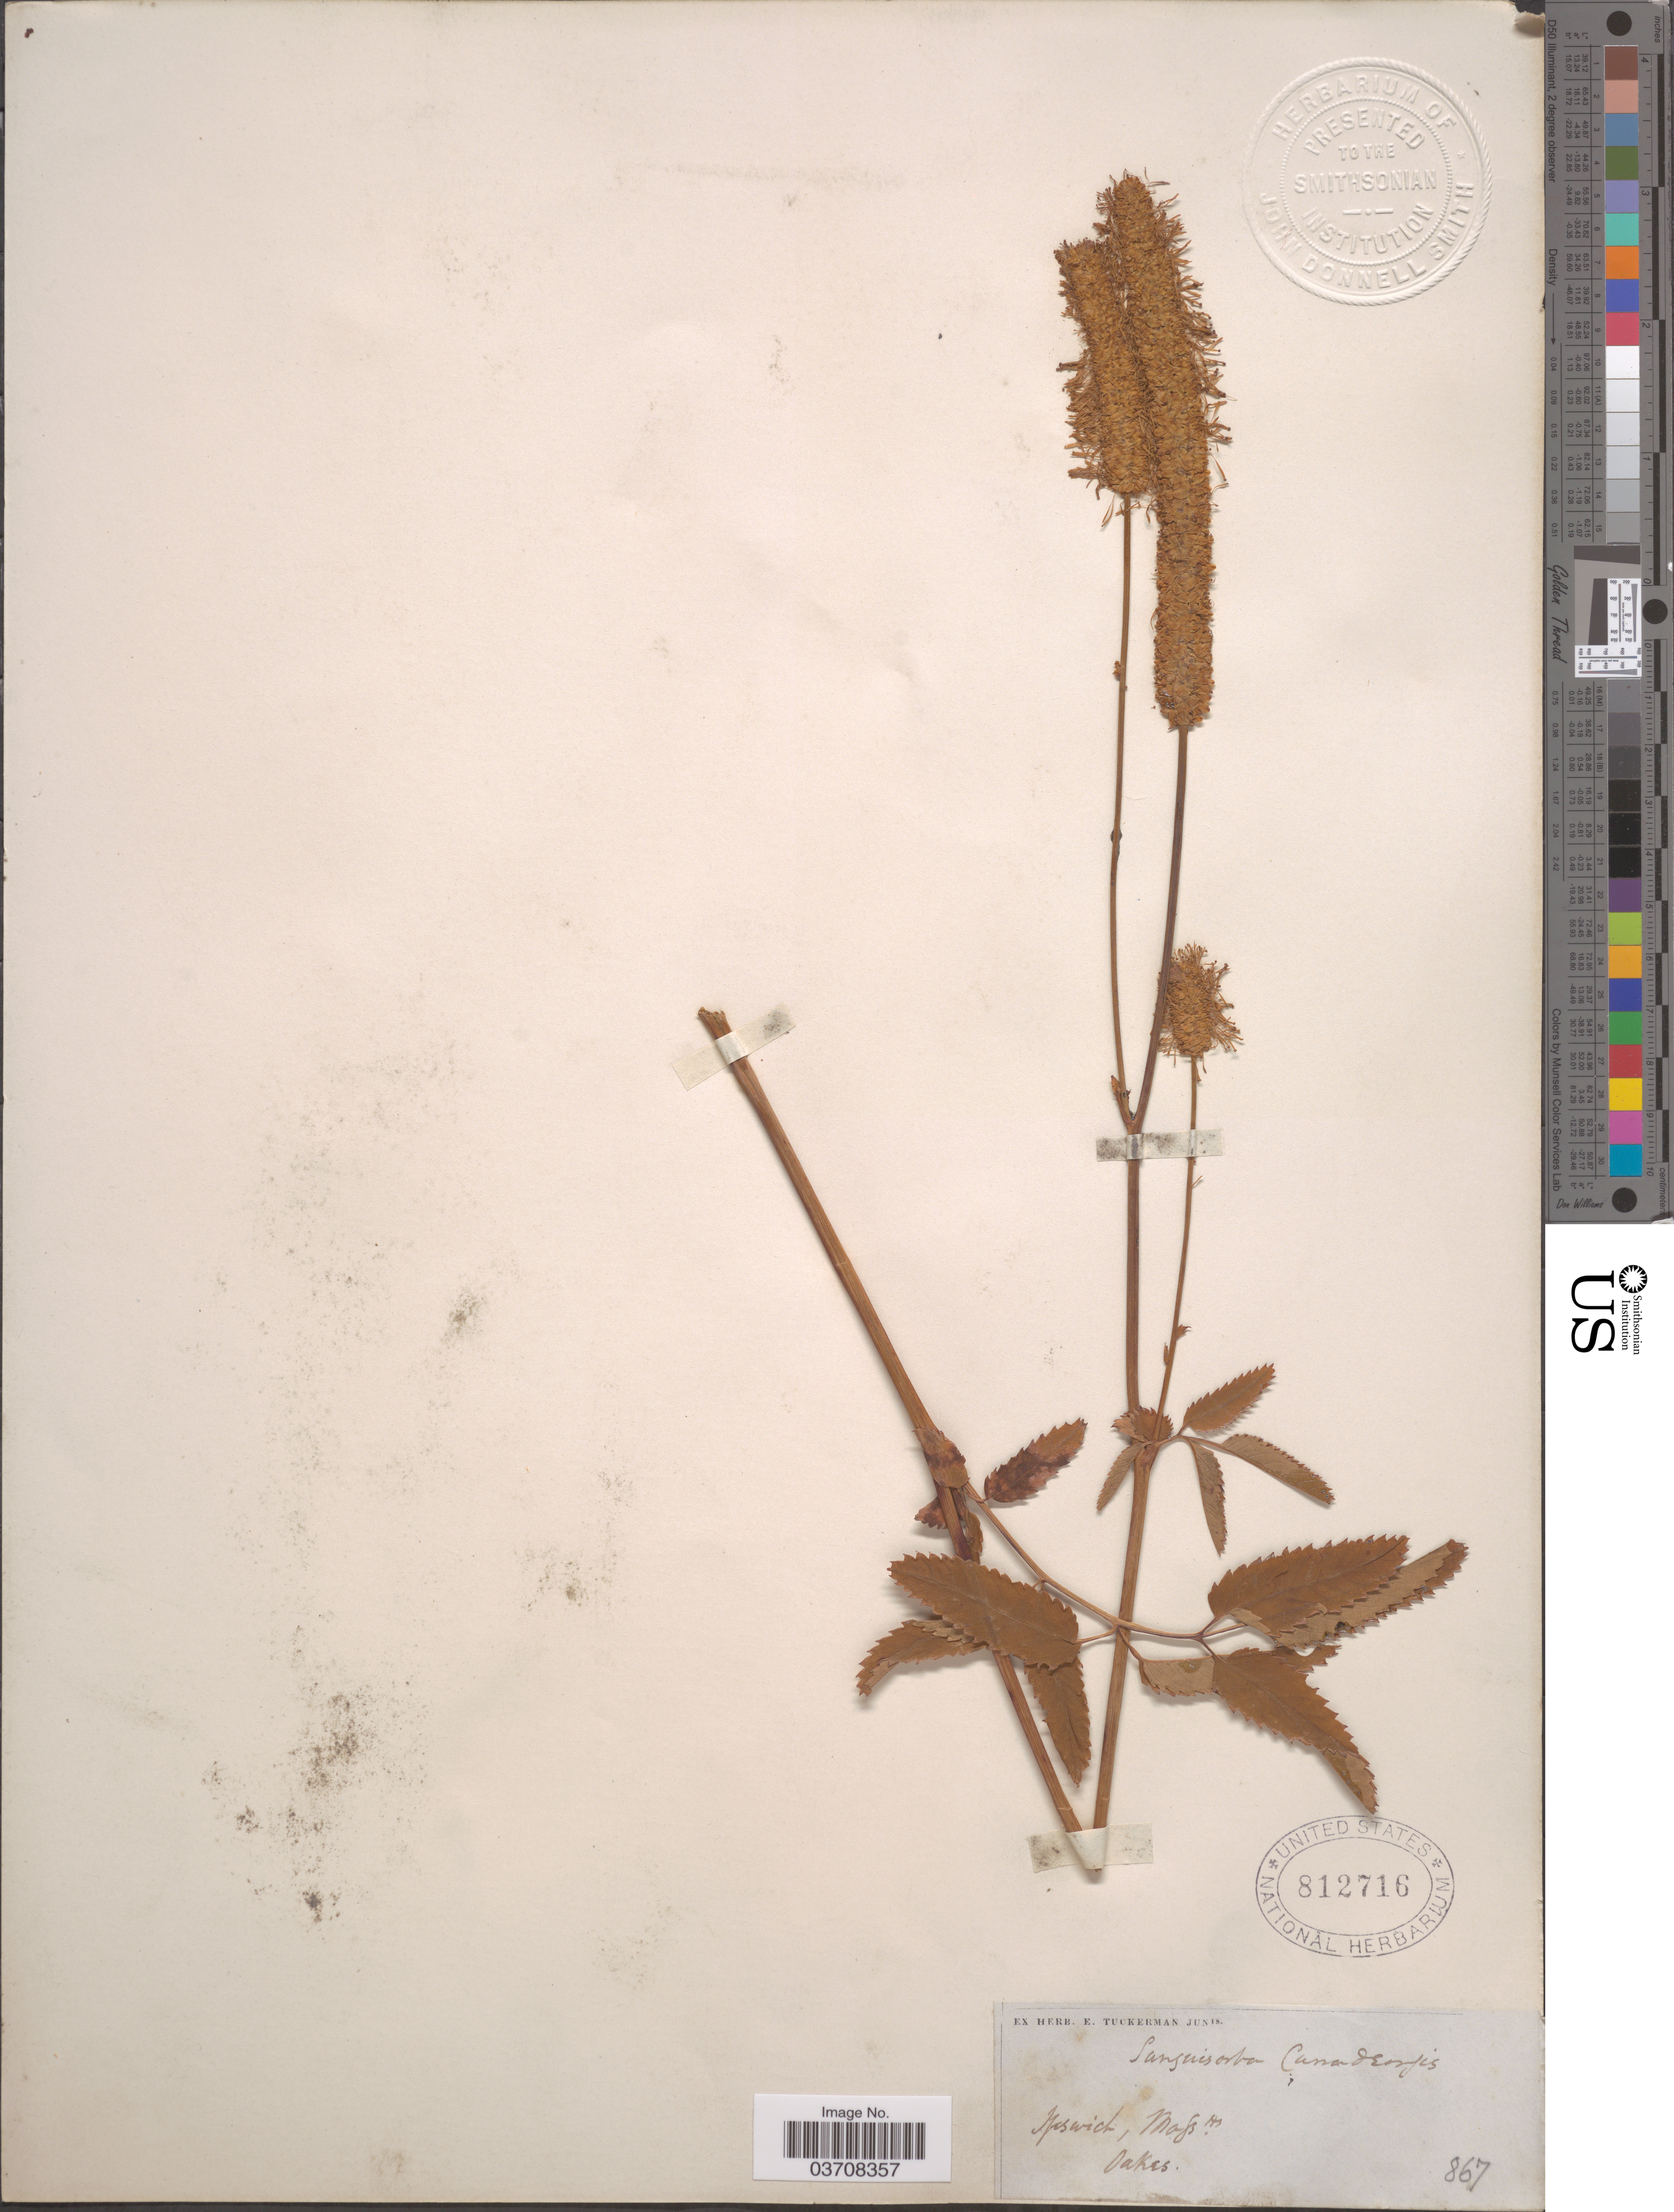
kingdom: Plantae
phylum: Tracheophyta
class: Magnoliopsida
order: Rosales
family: Rosaceae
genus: Sanguisorba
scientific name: Sanguisorba canadensis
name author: L.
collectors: -. Oakes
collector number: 867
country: United States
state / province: Massachusetts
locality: Ipswich.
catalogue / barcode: US 812716